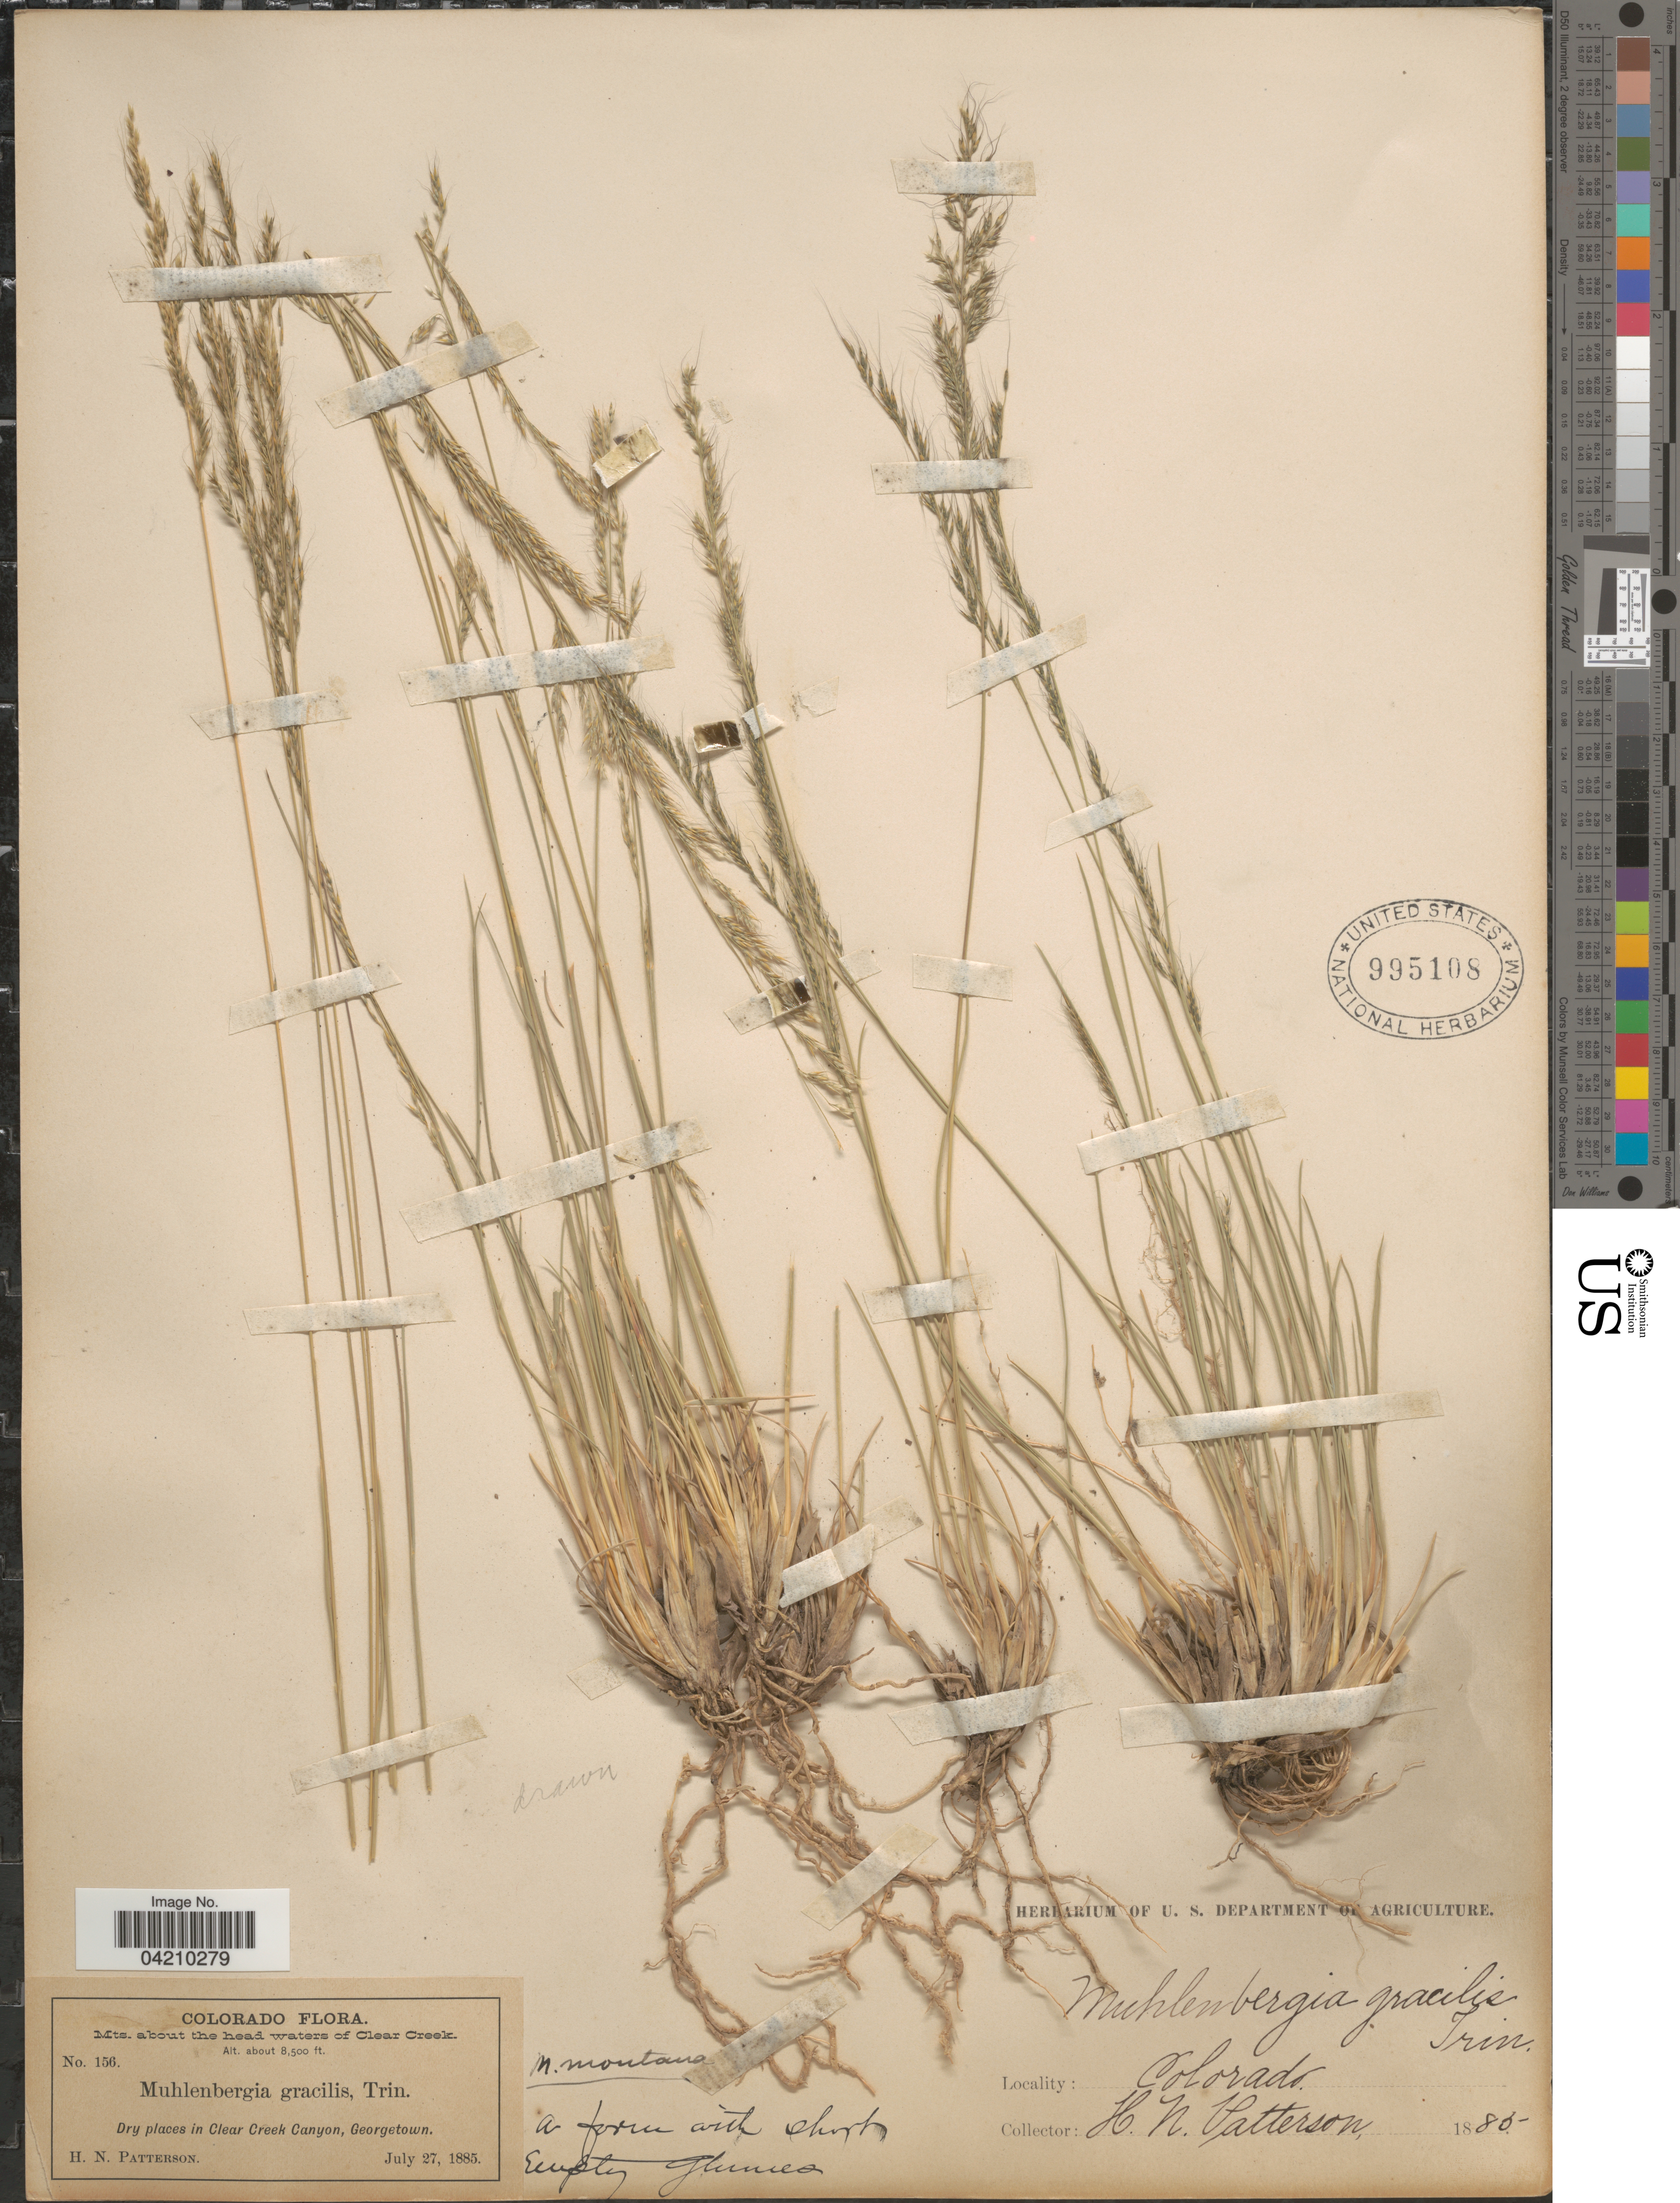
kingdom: Plantae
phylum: Tracheophyta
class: Liliopsida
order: Poales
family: Poaceae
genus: Muhlenbergia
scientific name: Muhlenbergia montana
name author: (Nutt.) Hitchc.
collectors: H. N. Patterson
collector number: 156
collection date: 1885-07-27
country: United States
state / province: Colorado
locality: Mts. about the head waters of Clear Creek. Dry places in Clear Creek Canyon, Georgetown.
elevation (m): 2591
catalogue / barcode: US 995108